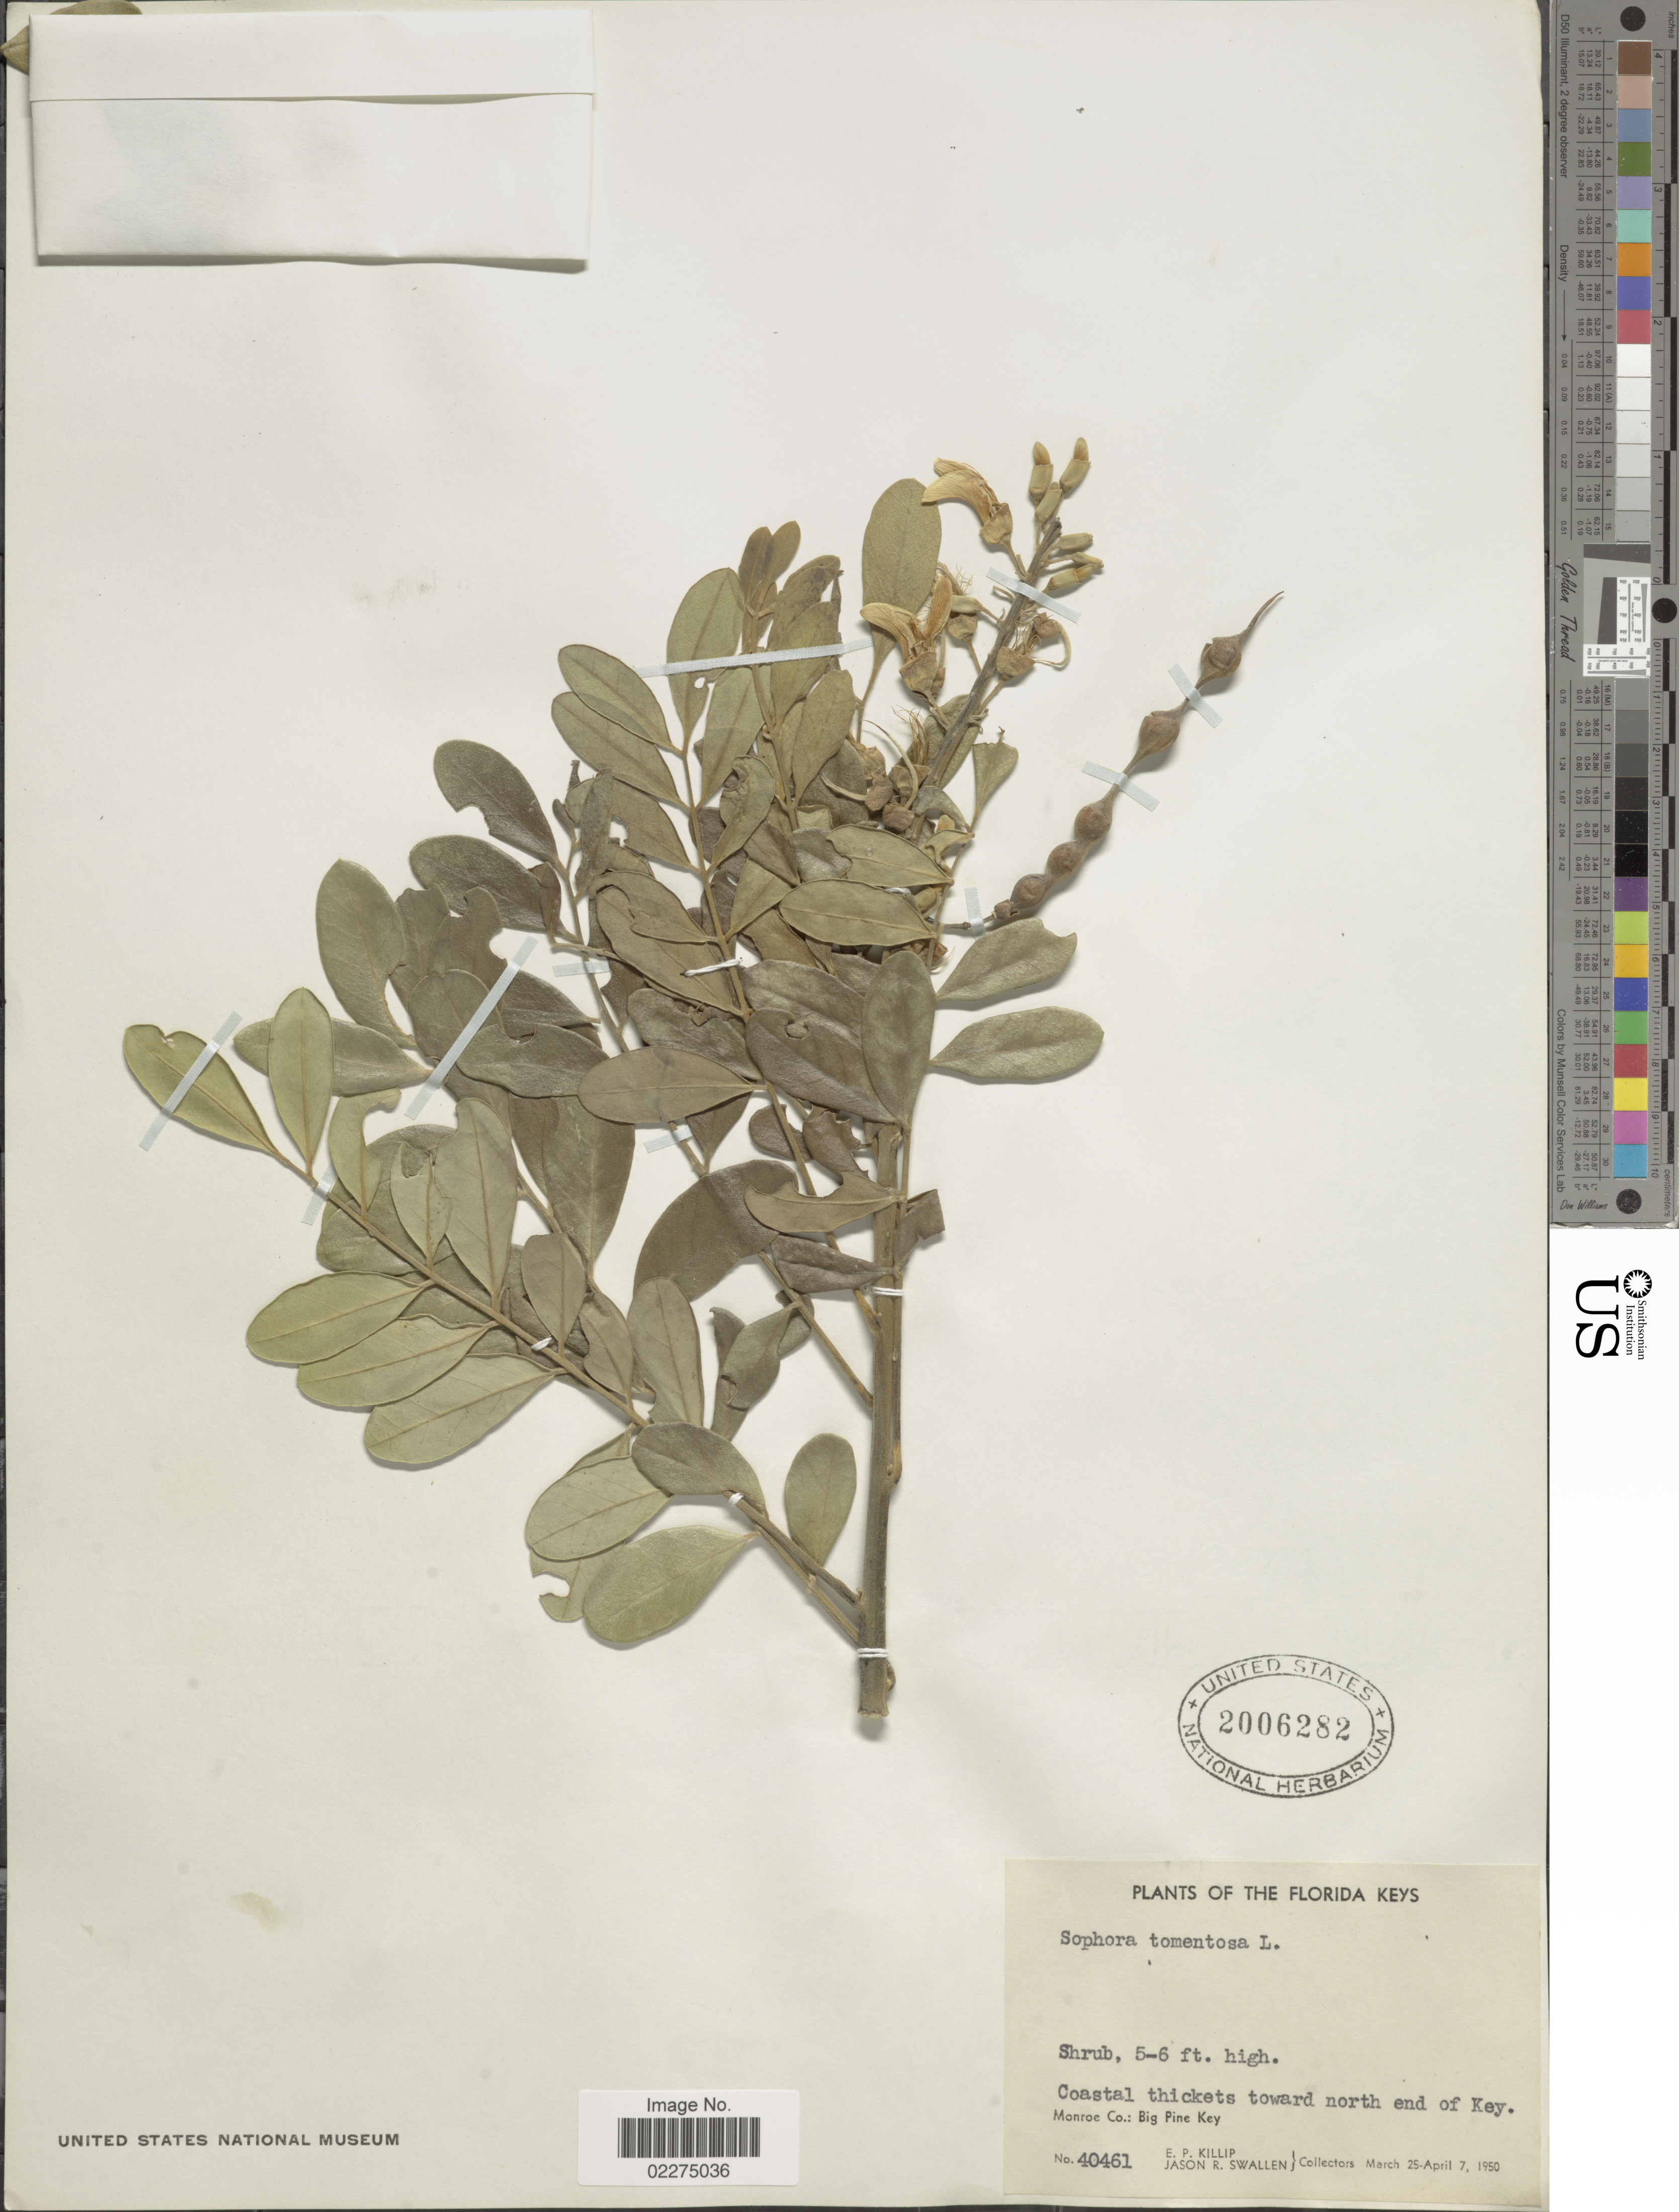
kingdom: Plantae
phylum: Tracheophyta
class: Magnoliopsida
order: Fabales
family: Fabaceae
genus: Sophora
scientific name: Sophora tomentosa var. truncata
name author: Torr. & A. Gray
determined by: Strong, Mark T., (BOT), Smithsonian Institution - National Museum of Natural History (UNITED STATES)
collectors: E. P. Killip & J. R. Swallen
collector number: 40461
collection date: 1950-03-25/1950-04-07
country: United States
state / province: Florida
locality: The Florida Keys, Coastal thickets toward north end of Key, Monroe Co.: Big Pine Key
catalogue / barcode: US 2006282